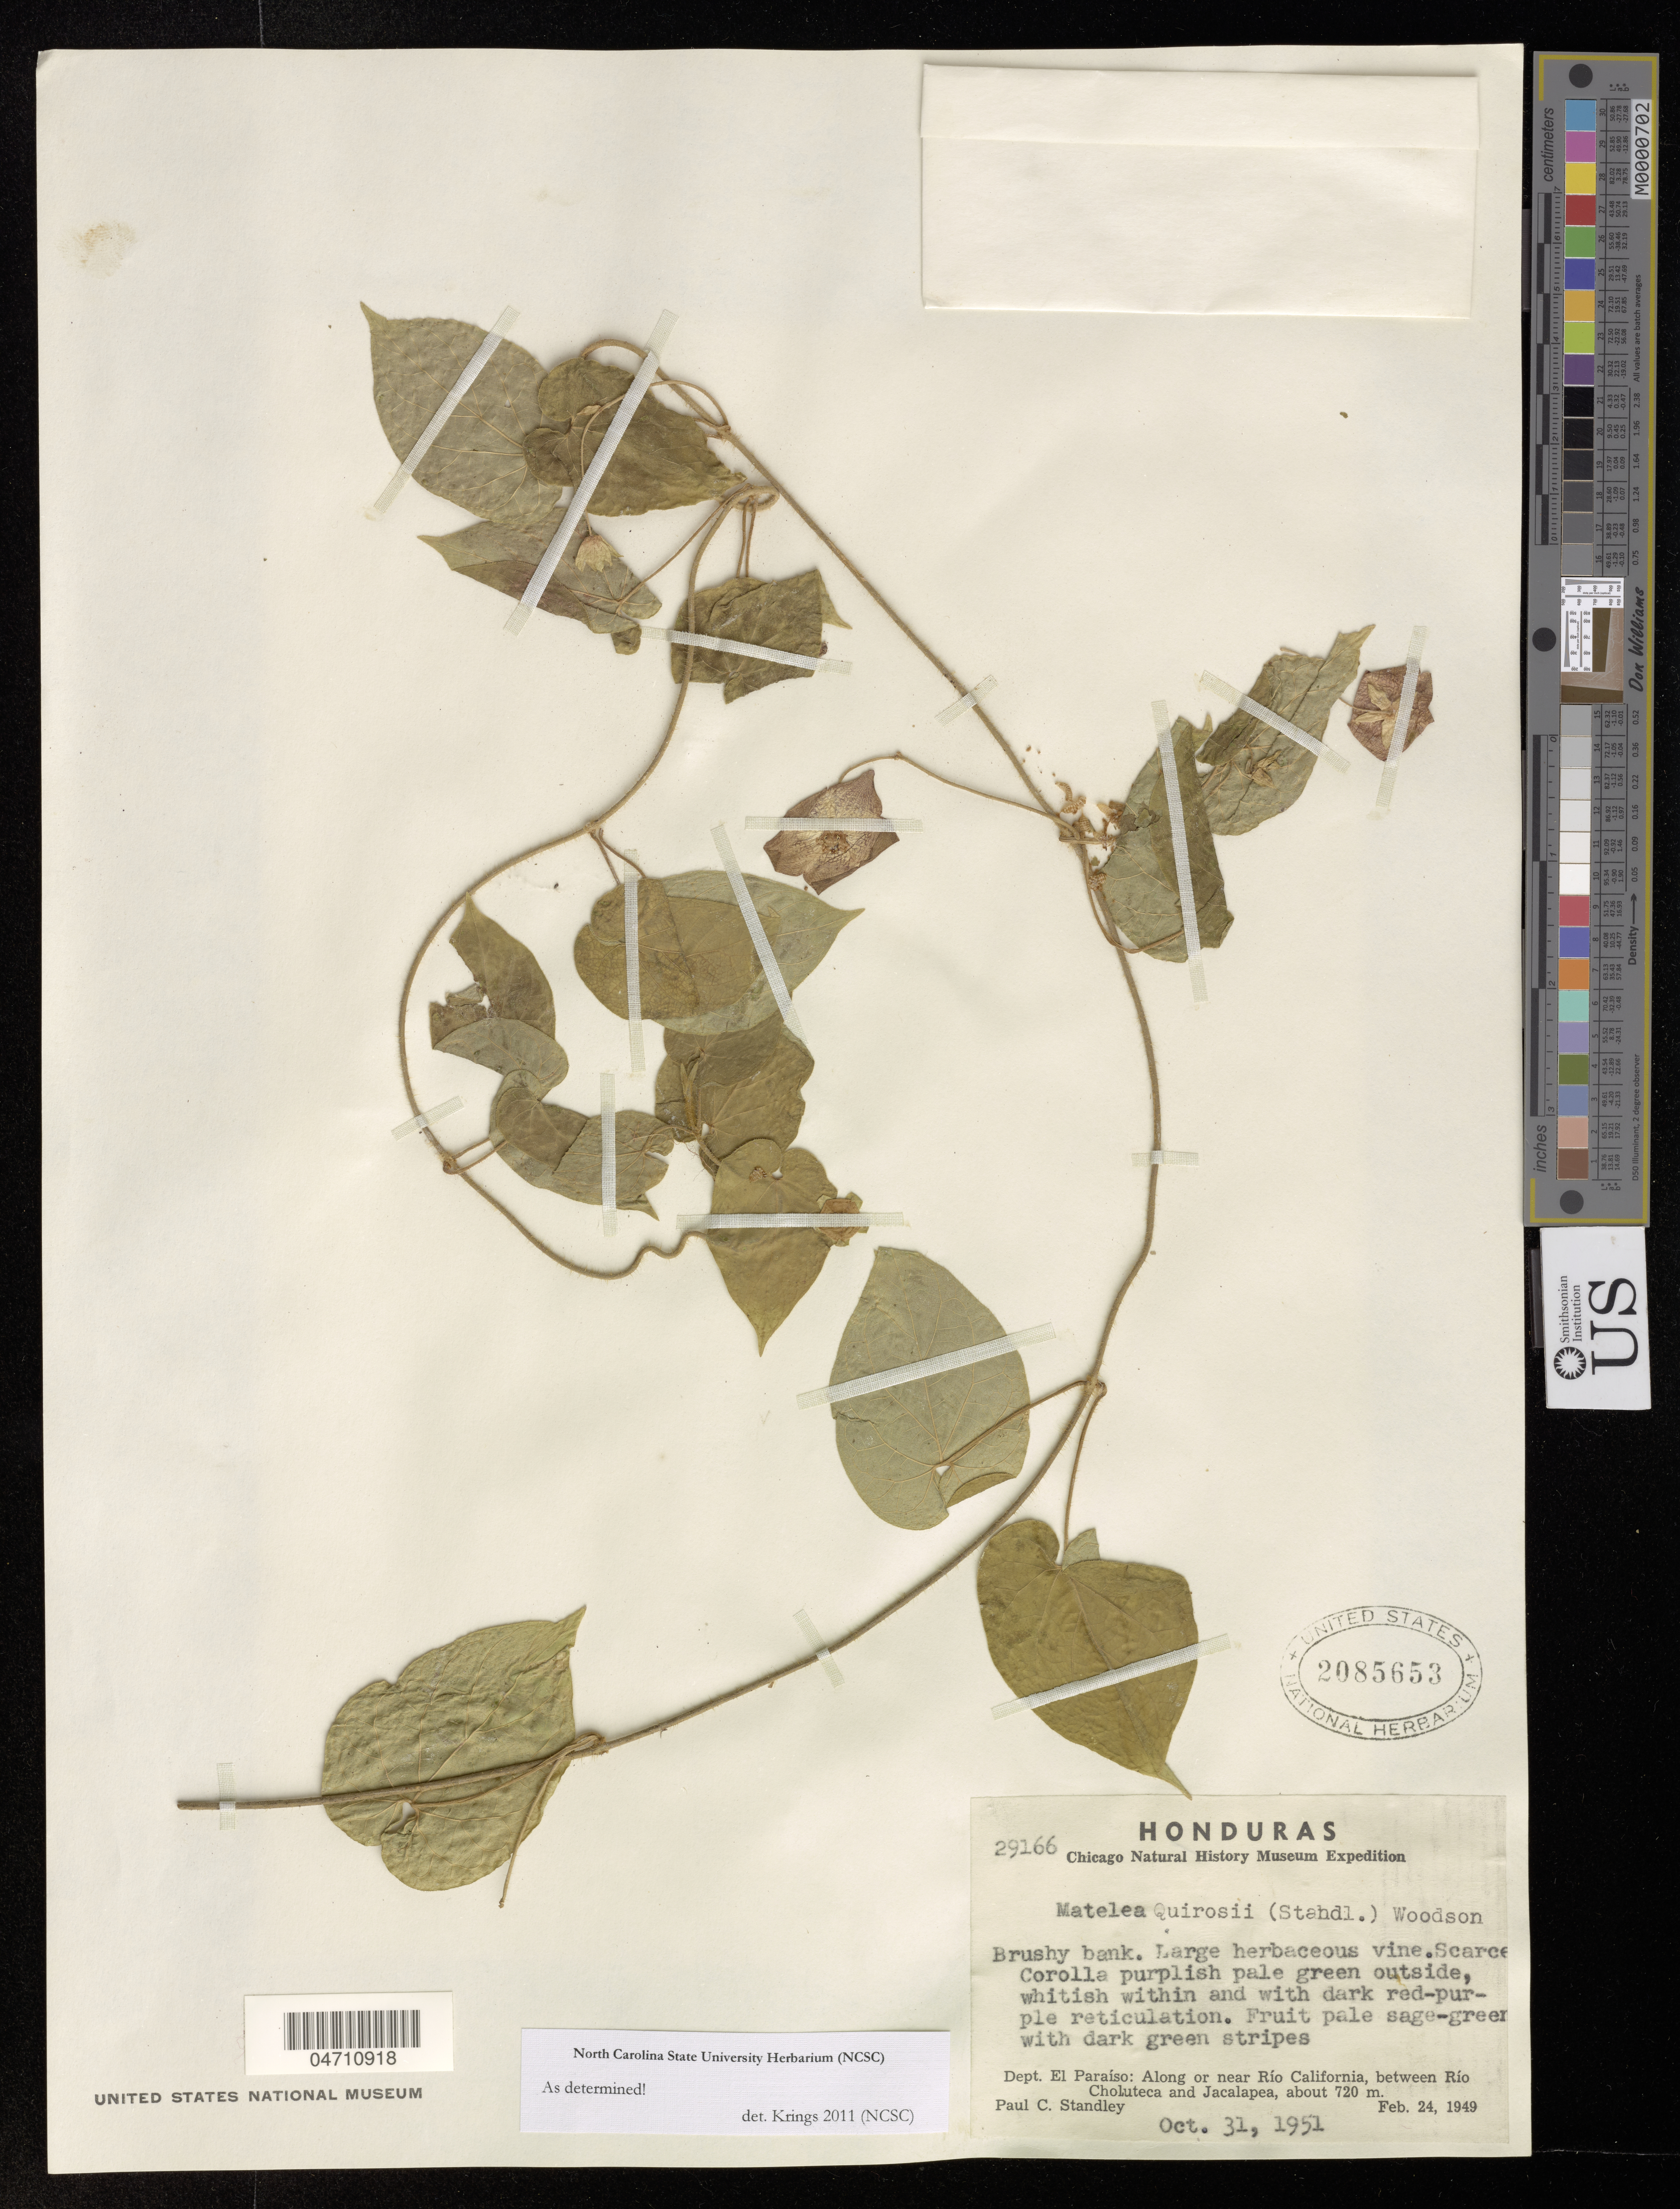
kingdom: Plantae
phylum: Tracheophyta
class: Magnoliopsida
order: Gentianales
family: Apocynaceae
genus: Matelea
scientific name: Matelea quirosii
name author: (Standl.) Woodson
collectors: P. C. Standley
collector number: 29166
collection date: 1949-02-24/1951-10-31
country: Honduras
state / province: El Paraiso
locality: Dept. El Paraíso: Along or near Río California, between Río Choluteca and Jacalapea, about 720 m.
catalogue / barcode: US 2085653